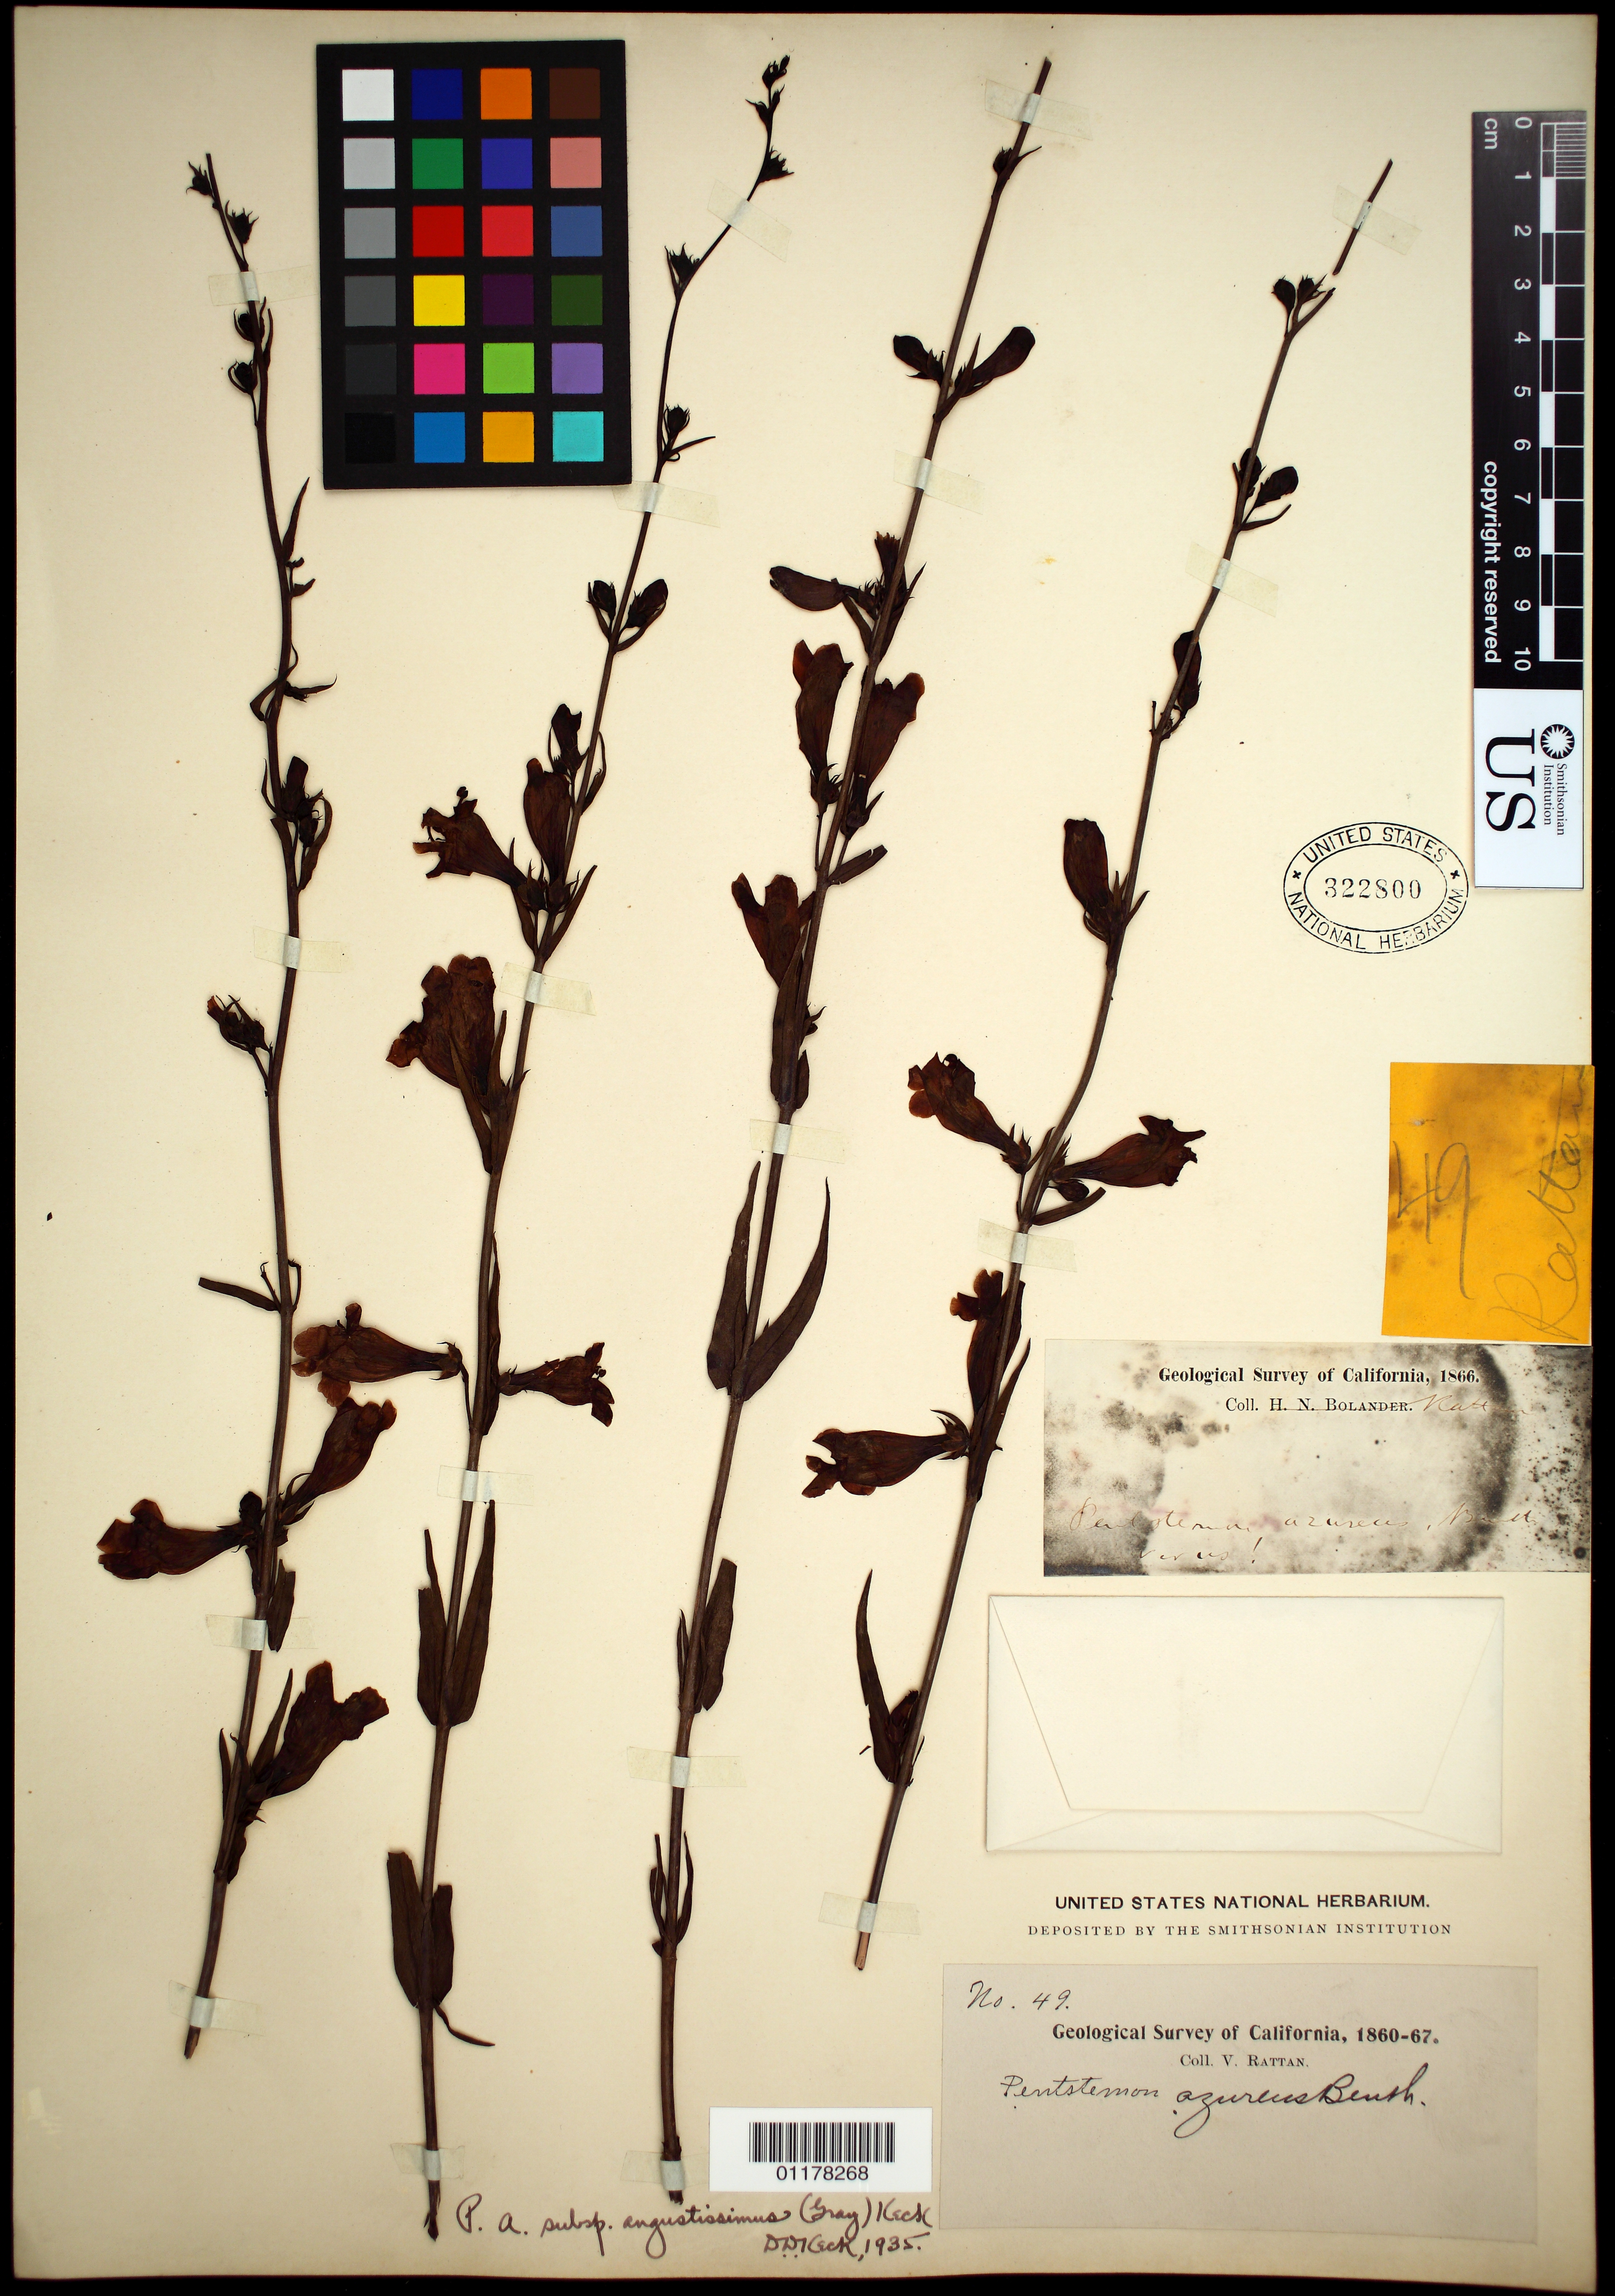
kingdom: Plantae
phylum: Tracheophyta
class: Magnoliopsida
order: Lamiales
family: Plantaginaceae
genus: Penstemon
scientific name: Penstemon azureus subsp. angustissimus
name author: (A. Gray) D.D. Keck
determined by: Keck, David D.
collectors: V. Rattan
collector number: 49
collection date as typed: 1860 to -- --- 1867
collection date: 1860/1867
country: United States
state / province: California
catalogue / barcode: US 322800